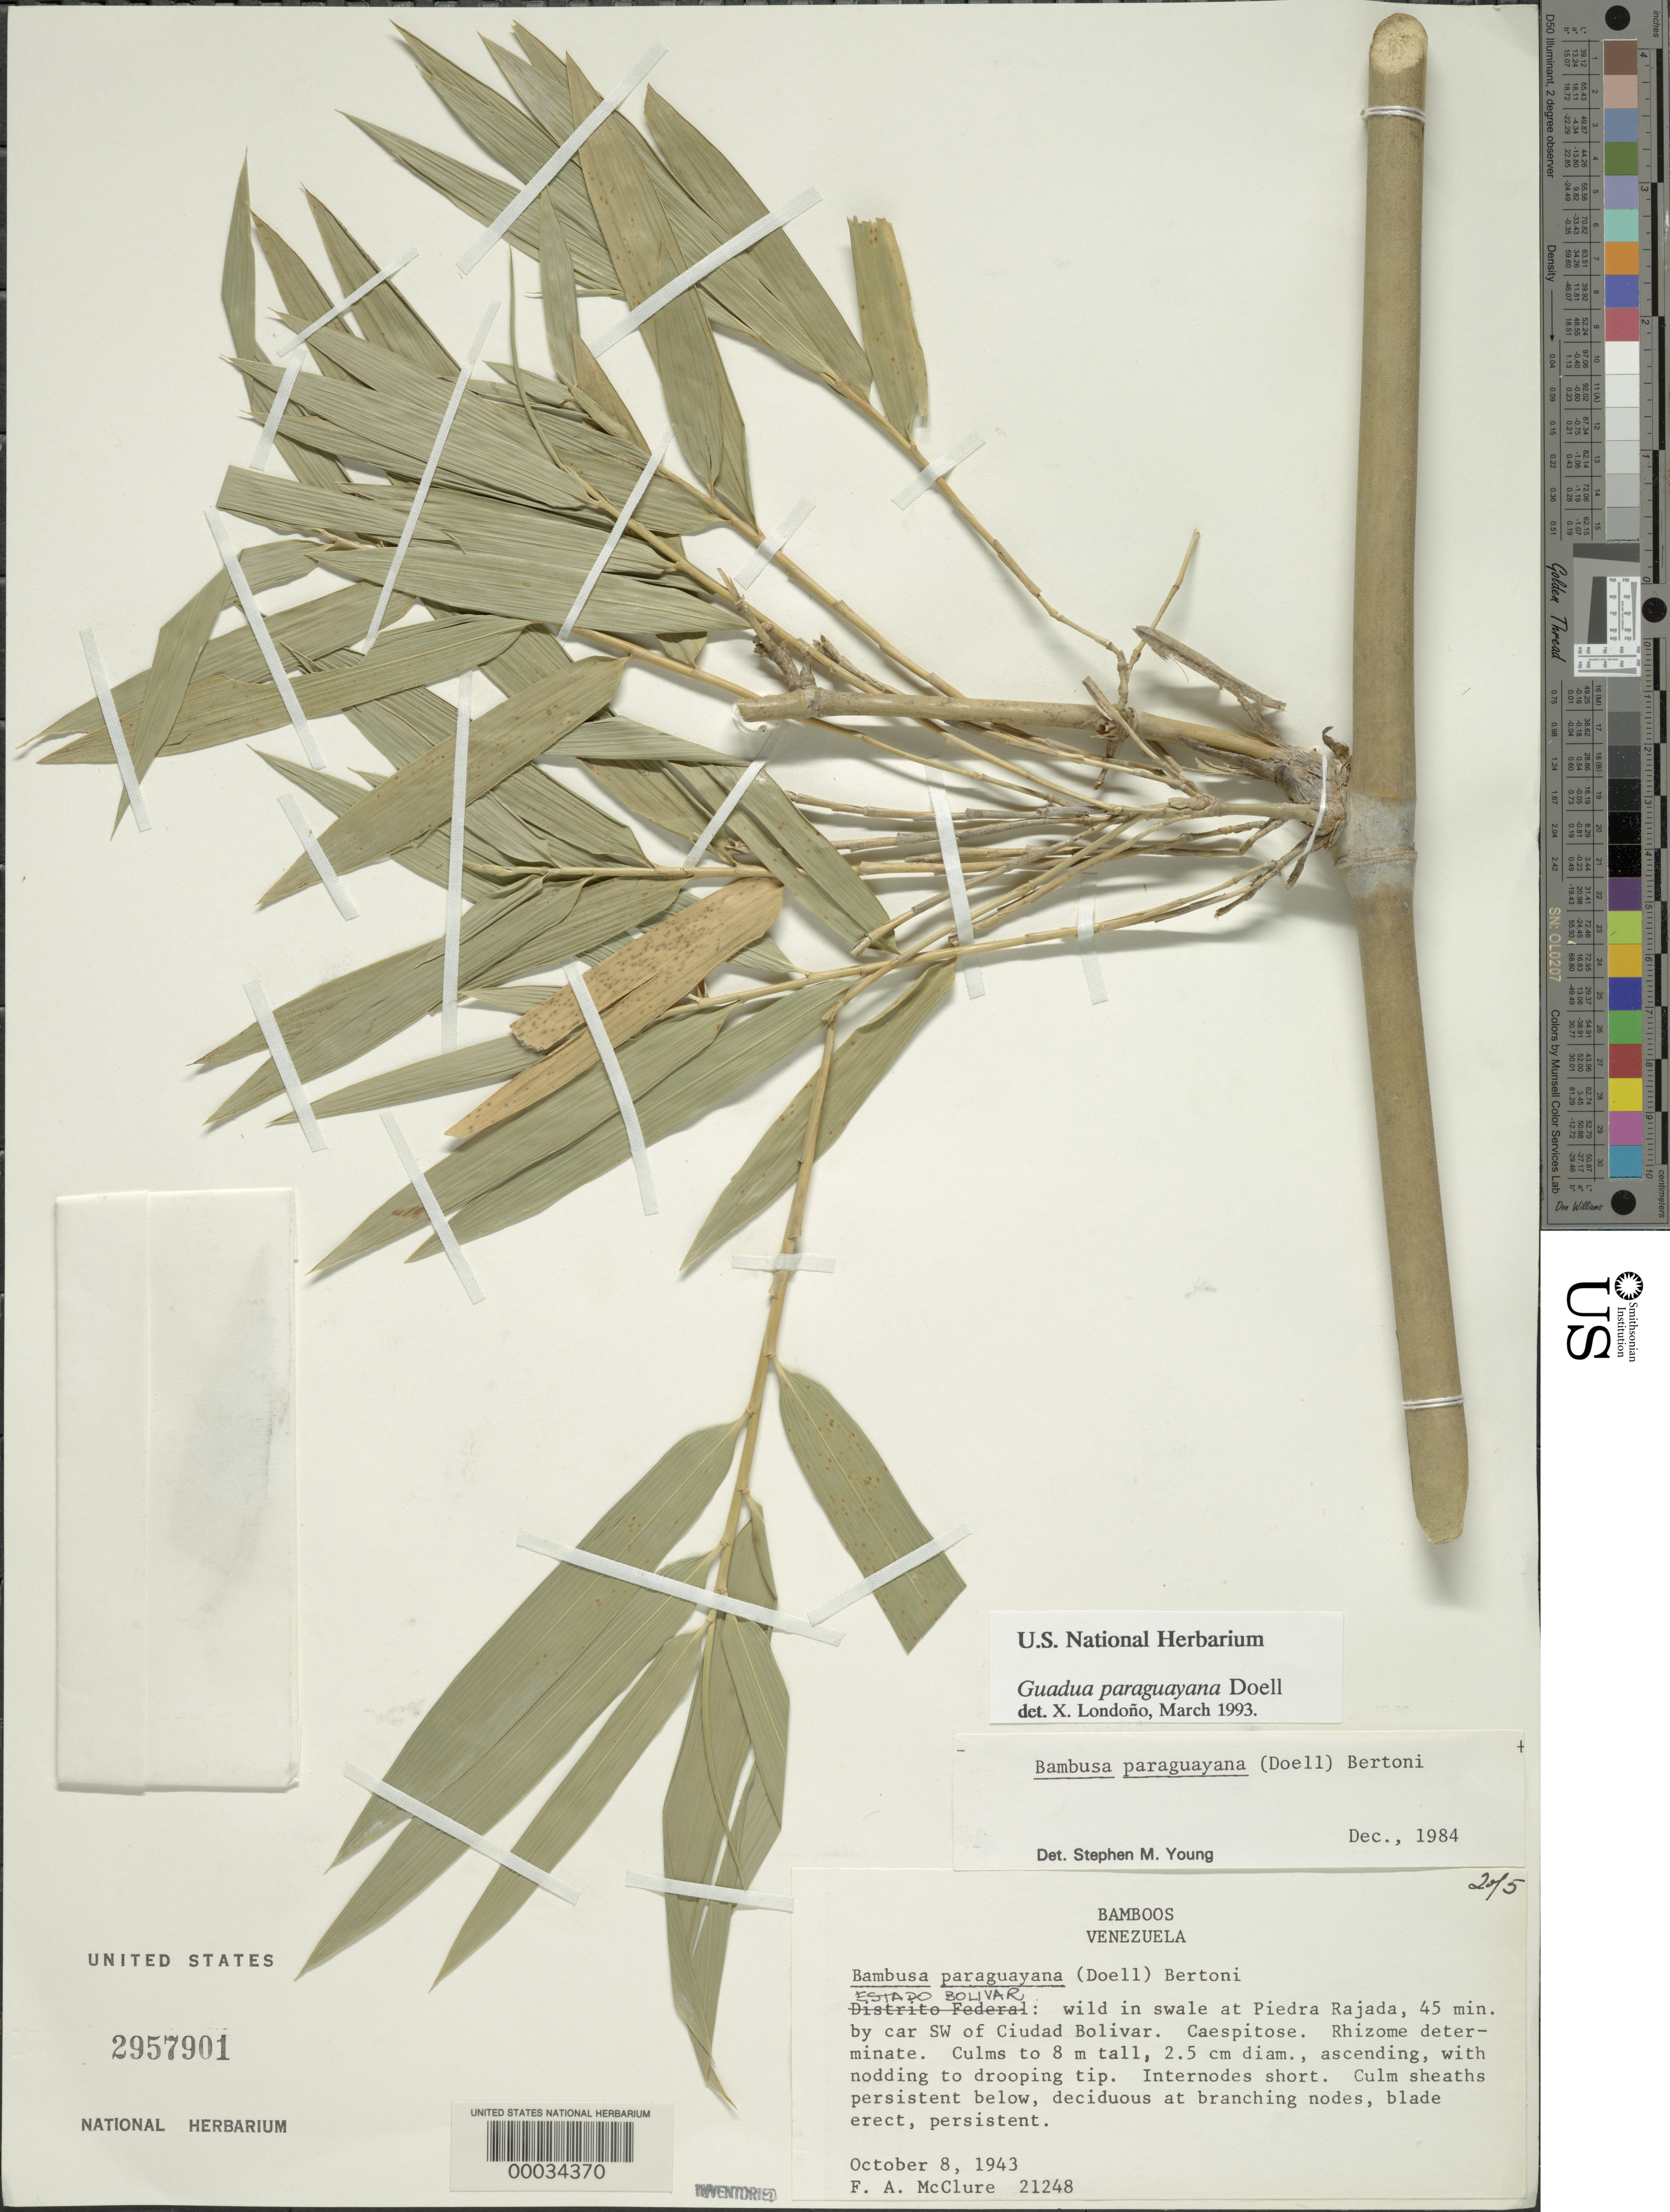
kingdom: Plantae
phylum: Tracheophyta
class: Liliopsida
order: Poales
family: Poaceae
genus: Guadua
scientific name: Guadua paraguayana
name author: Döll in Mart.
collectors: F. A. McClure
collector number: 21248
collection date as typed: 08 Oct 1943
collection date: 1943-10-08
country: Venezuela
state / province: Bolivar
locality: Piedra rajada, ciudad bolivar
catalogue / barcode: US 2957901